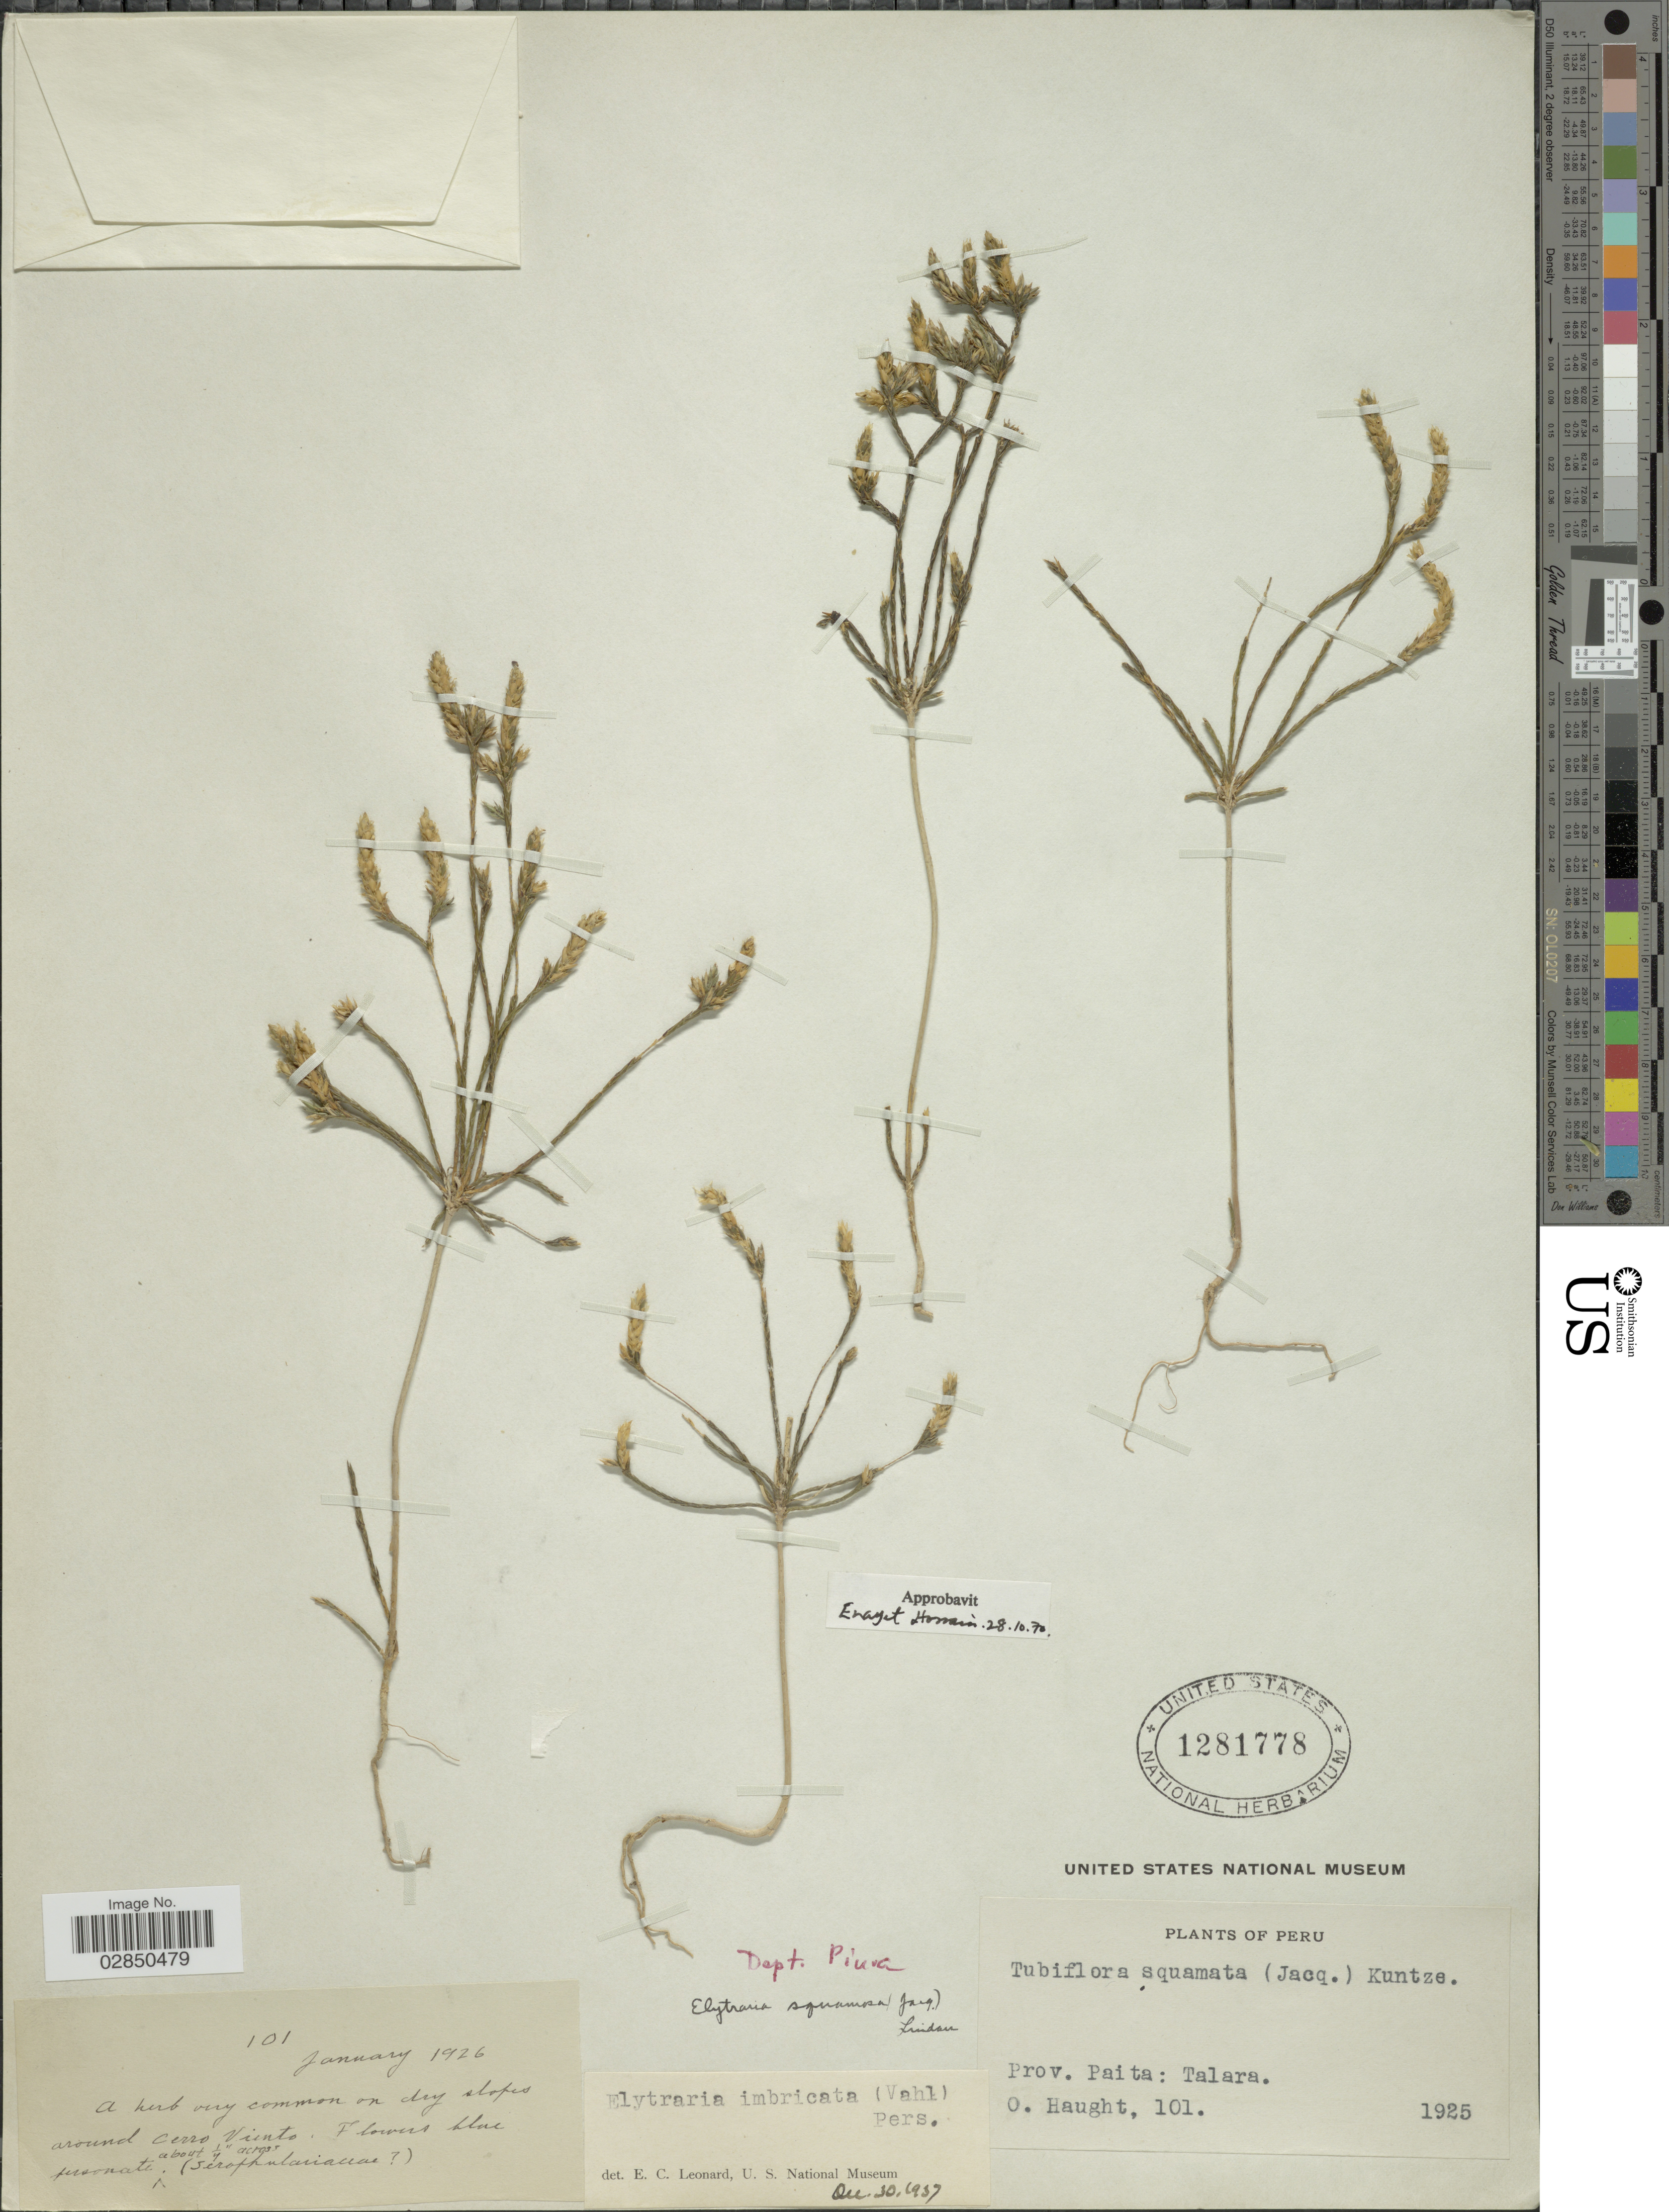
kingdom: Plantae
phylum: Tracheophyta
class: Magnoliopsida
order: Lamiales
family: Acanthaceae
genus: Elytraria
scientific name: Elytraria imbricata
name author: (Vahl) Pers.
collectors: O. Haught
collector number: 101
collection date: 1925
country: Peru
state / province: Piura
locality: Dept. Piura. prov. Paita: Talara. Around Cerro Viento.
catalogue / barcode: US 1281778